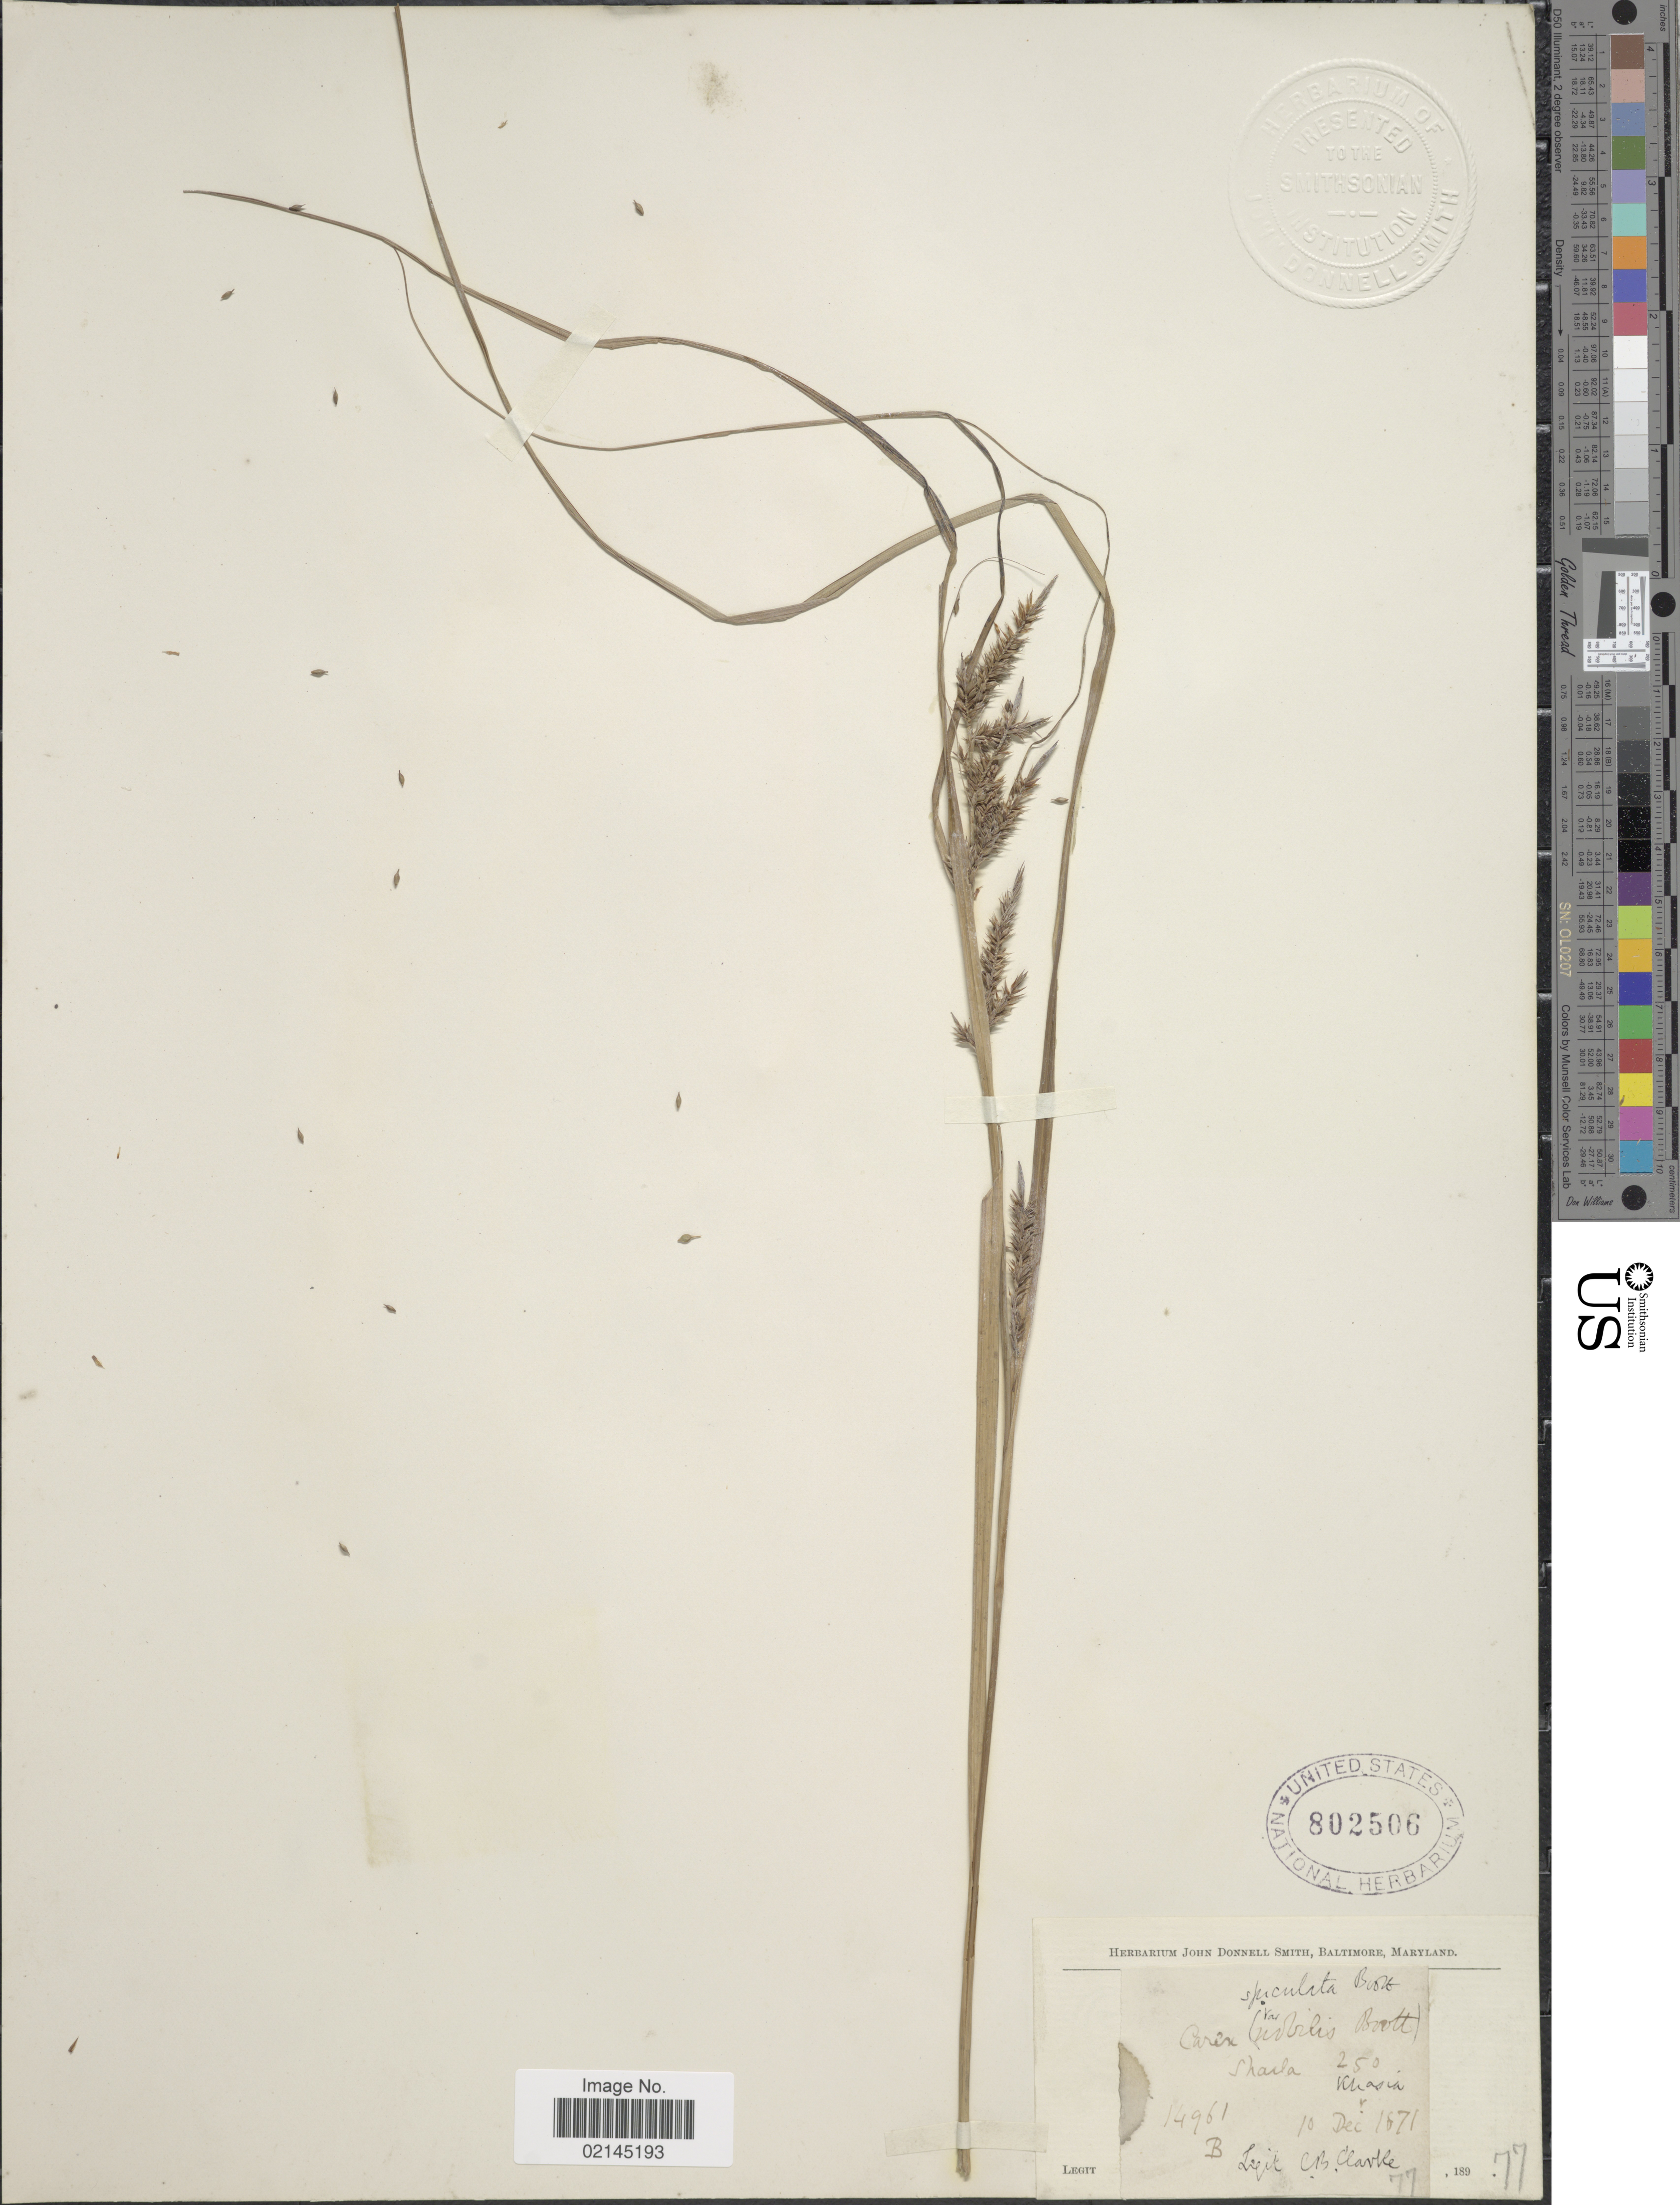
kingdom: Plantae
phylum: Tracheophyta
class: Liliopsida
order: Poales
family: Cyperaceae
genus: Carex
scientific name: Carex myosurus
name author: Nees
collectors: C. B. Clarke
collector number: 14961B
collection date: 1871-12-10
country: India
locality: Shaila, Khasia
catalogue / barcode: US 802506